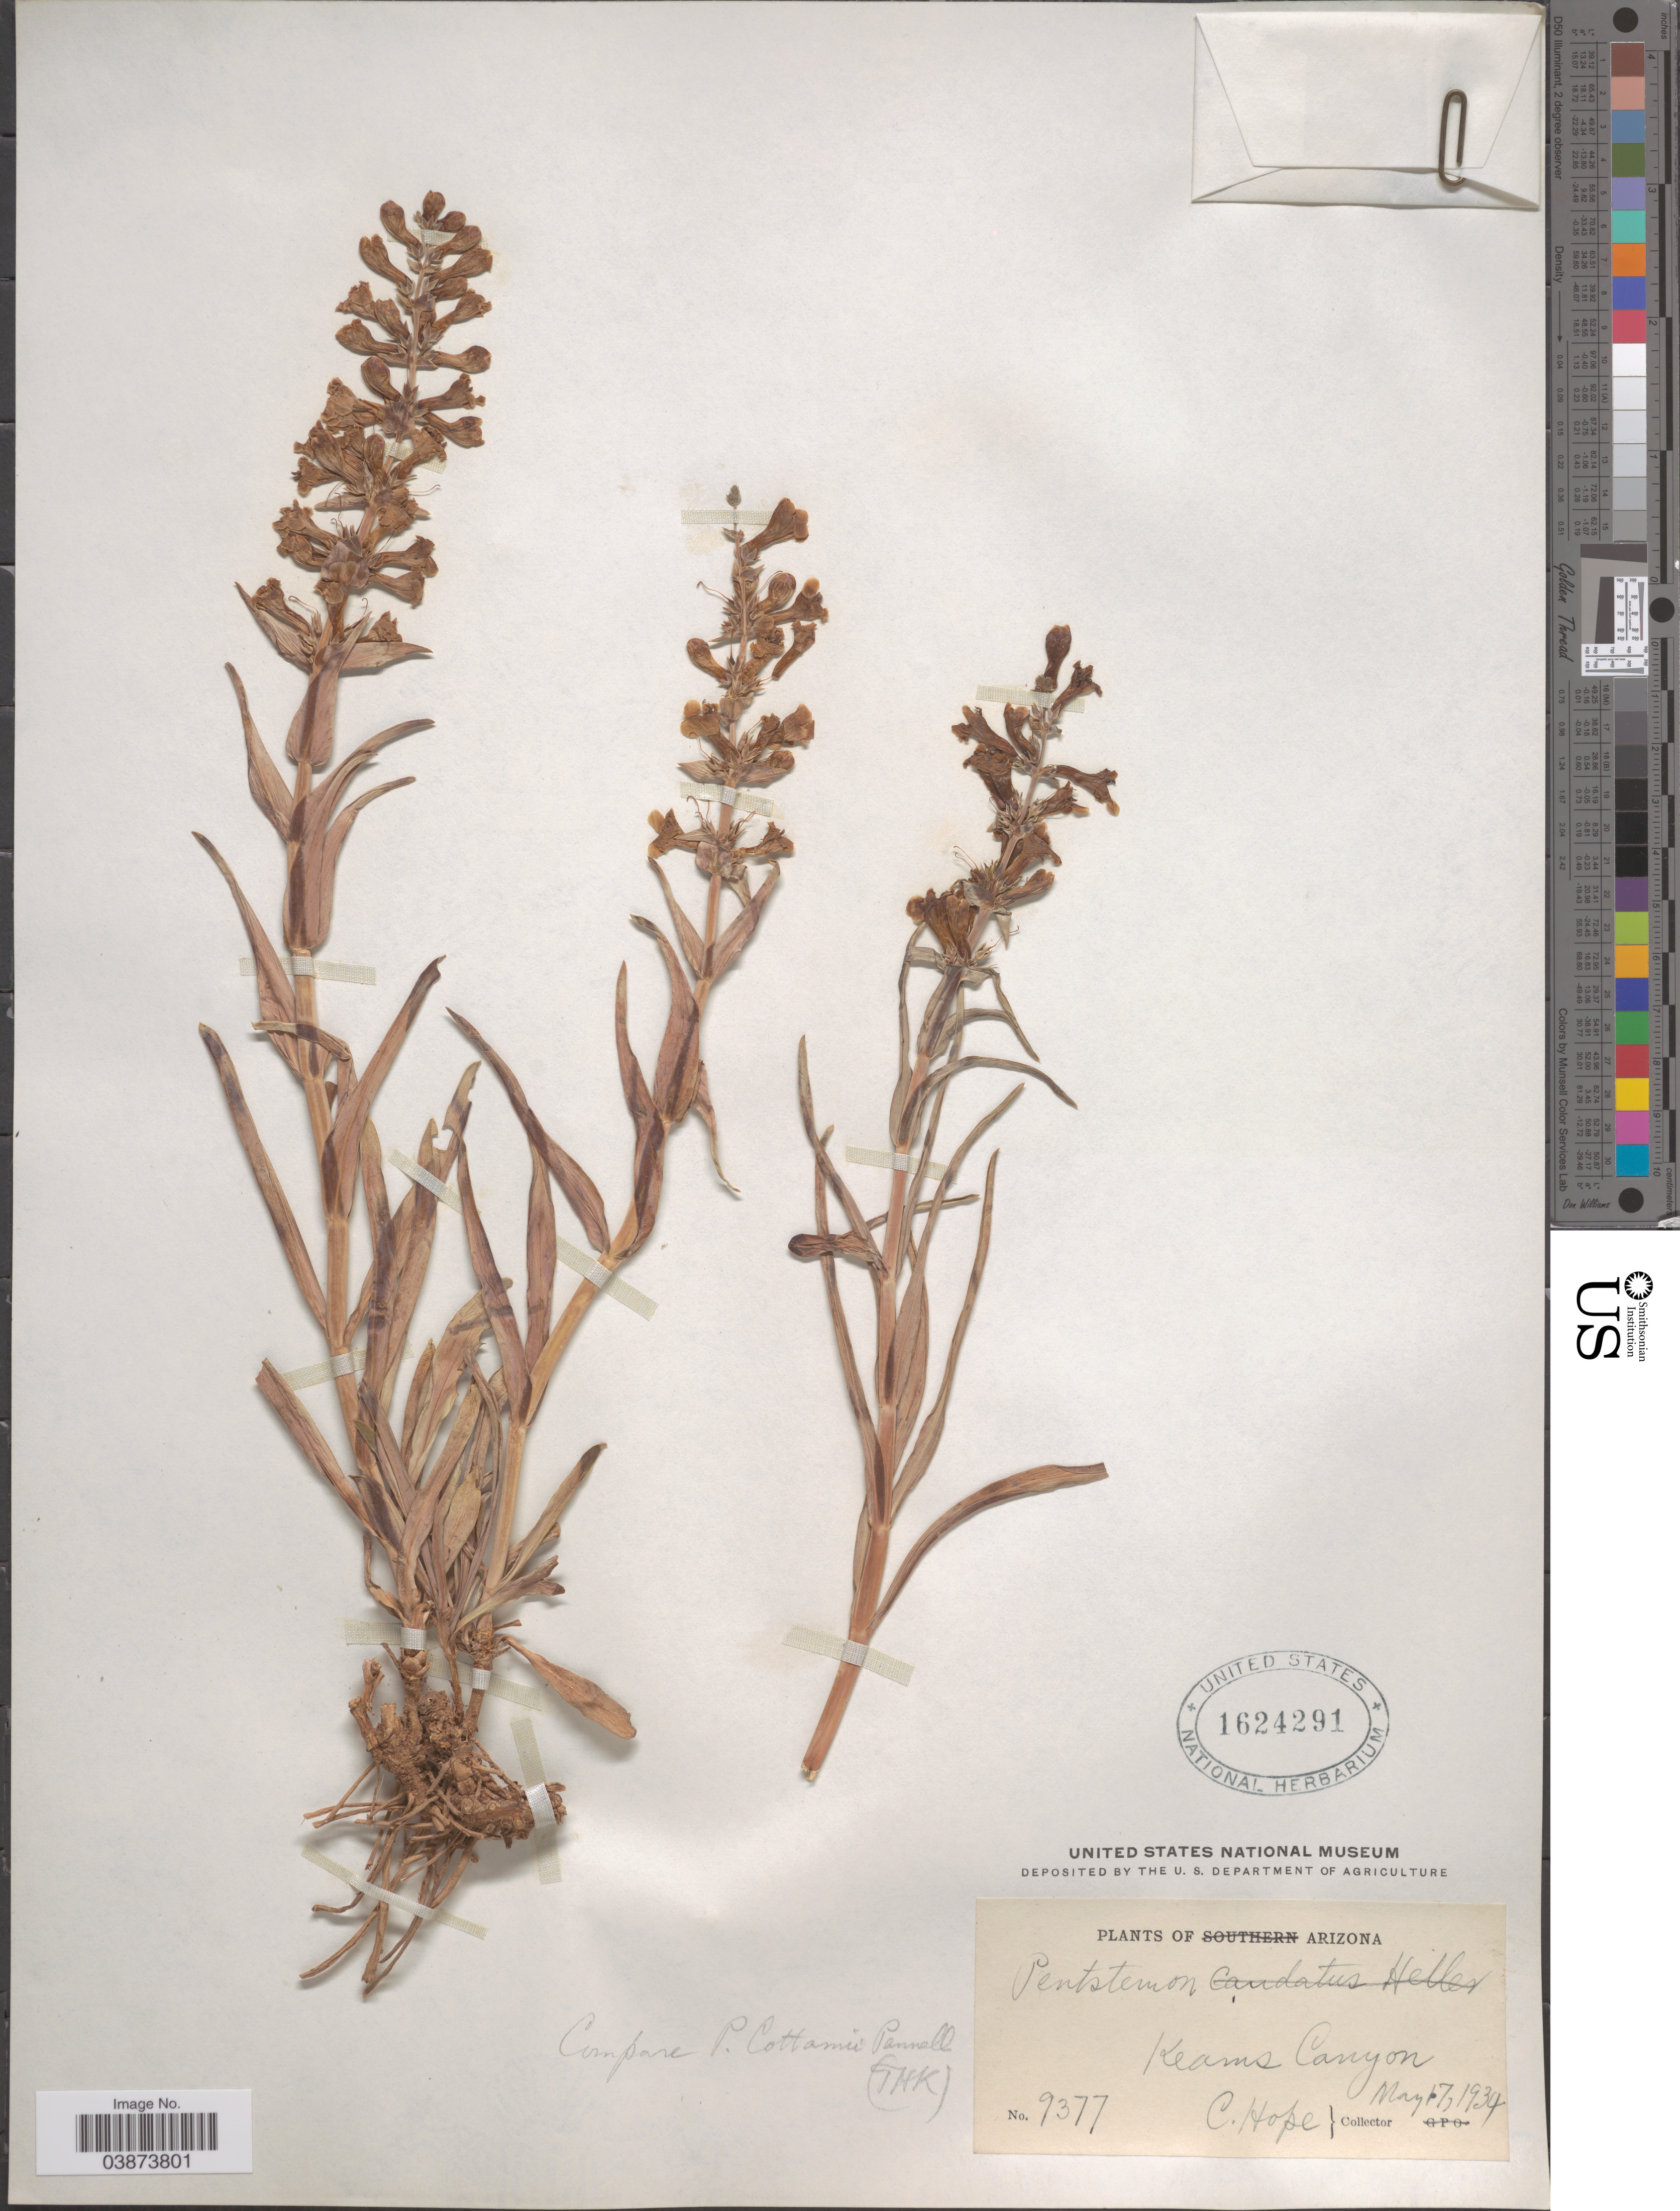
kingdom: Plantae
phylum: Tracheophyta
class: Magnoliopsida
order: Lamiales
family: Plantaginaceae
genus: Penstemon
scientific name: Penstemon caudatus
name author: A. Heller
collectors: C. Hope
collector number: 9377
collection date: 1934-05-17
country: United States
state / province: Arizona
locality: Keams Canyon.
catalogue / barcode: US 1624291